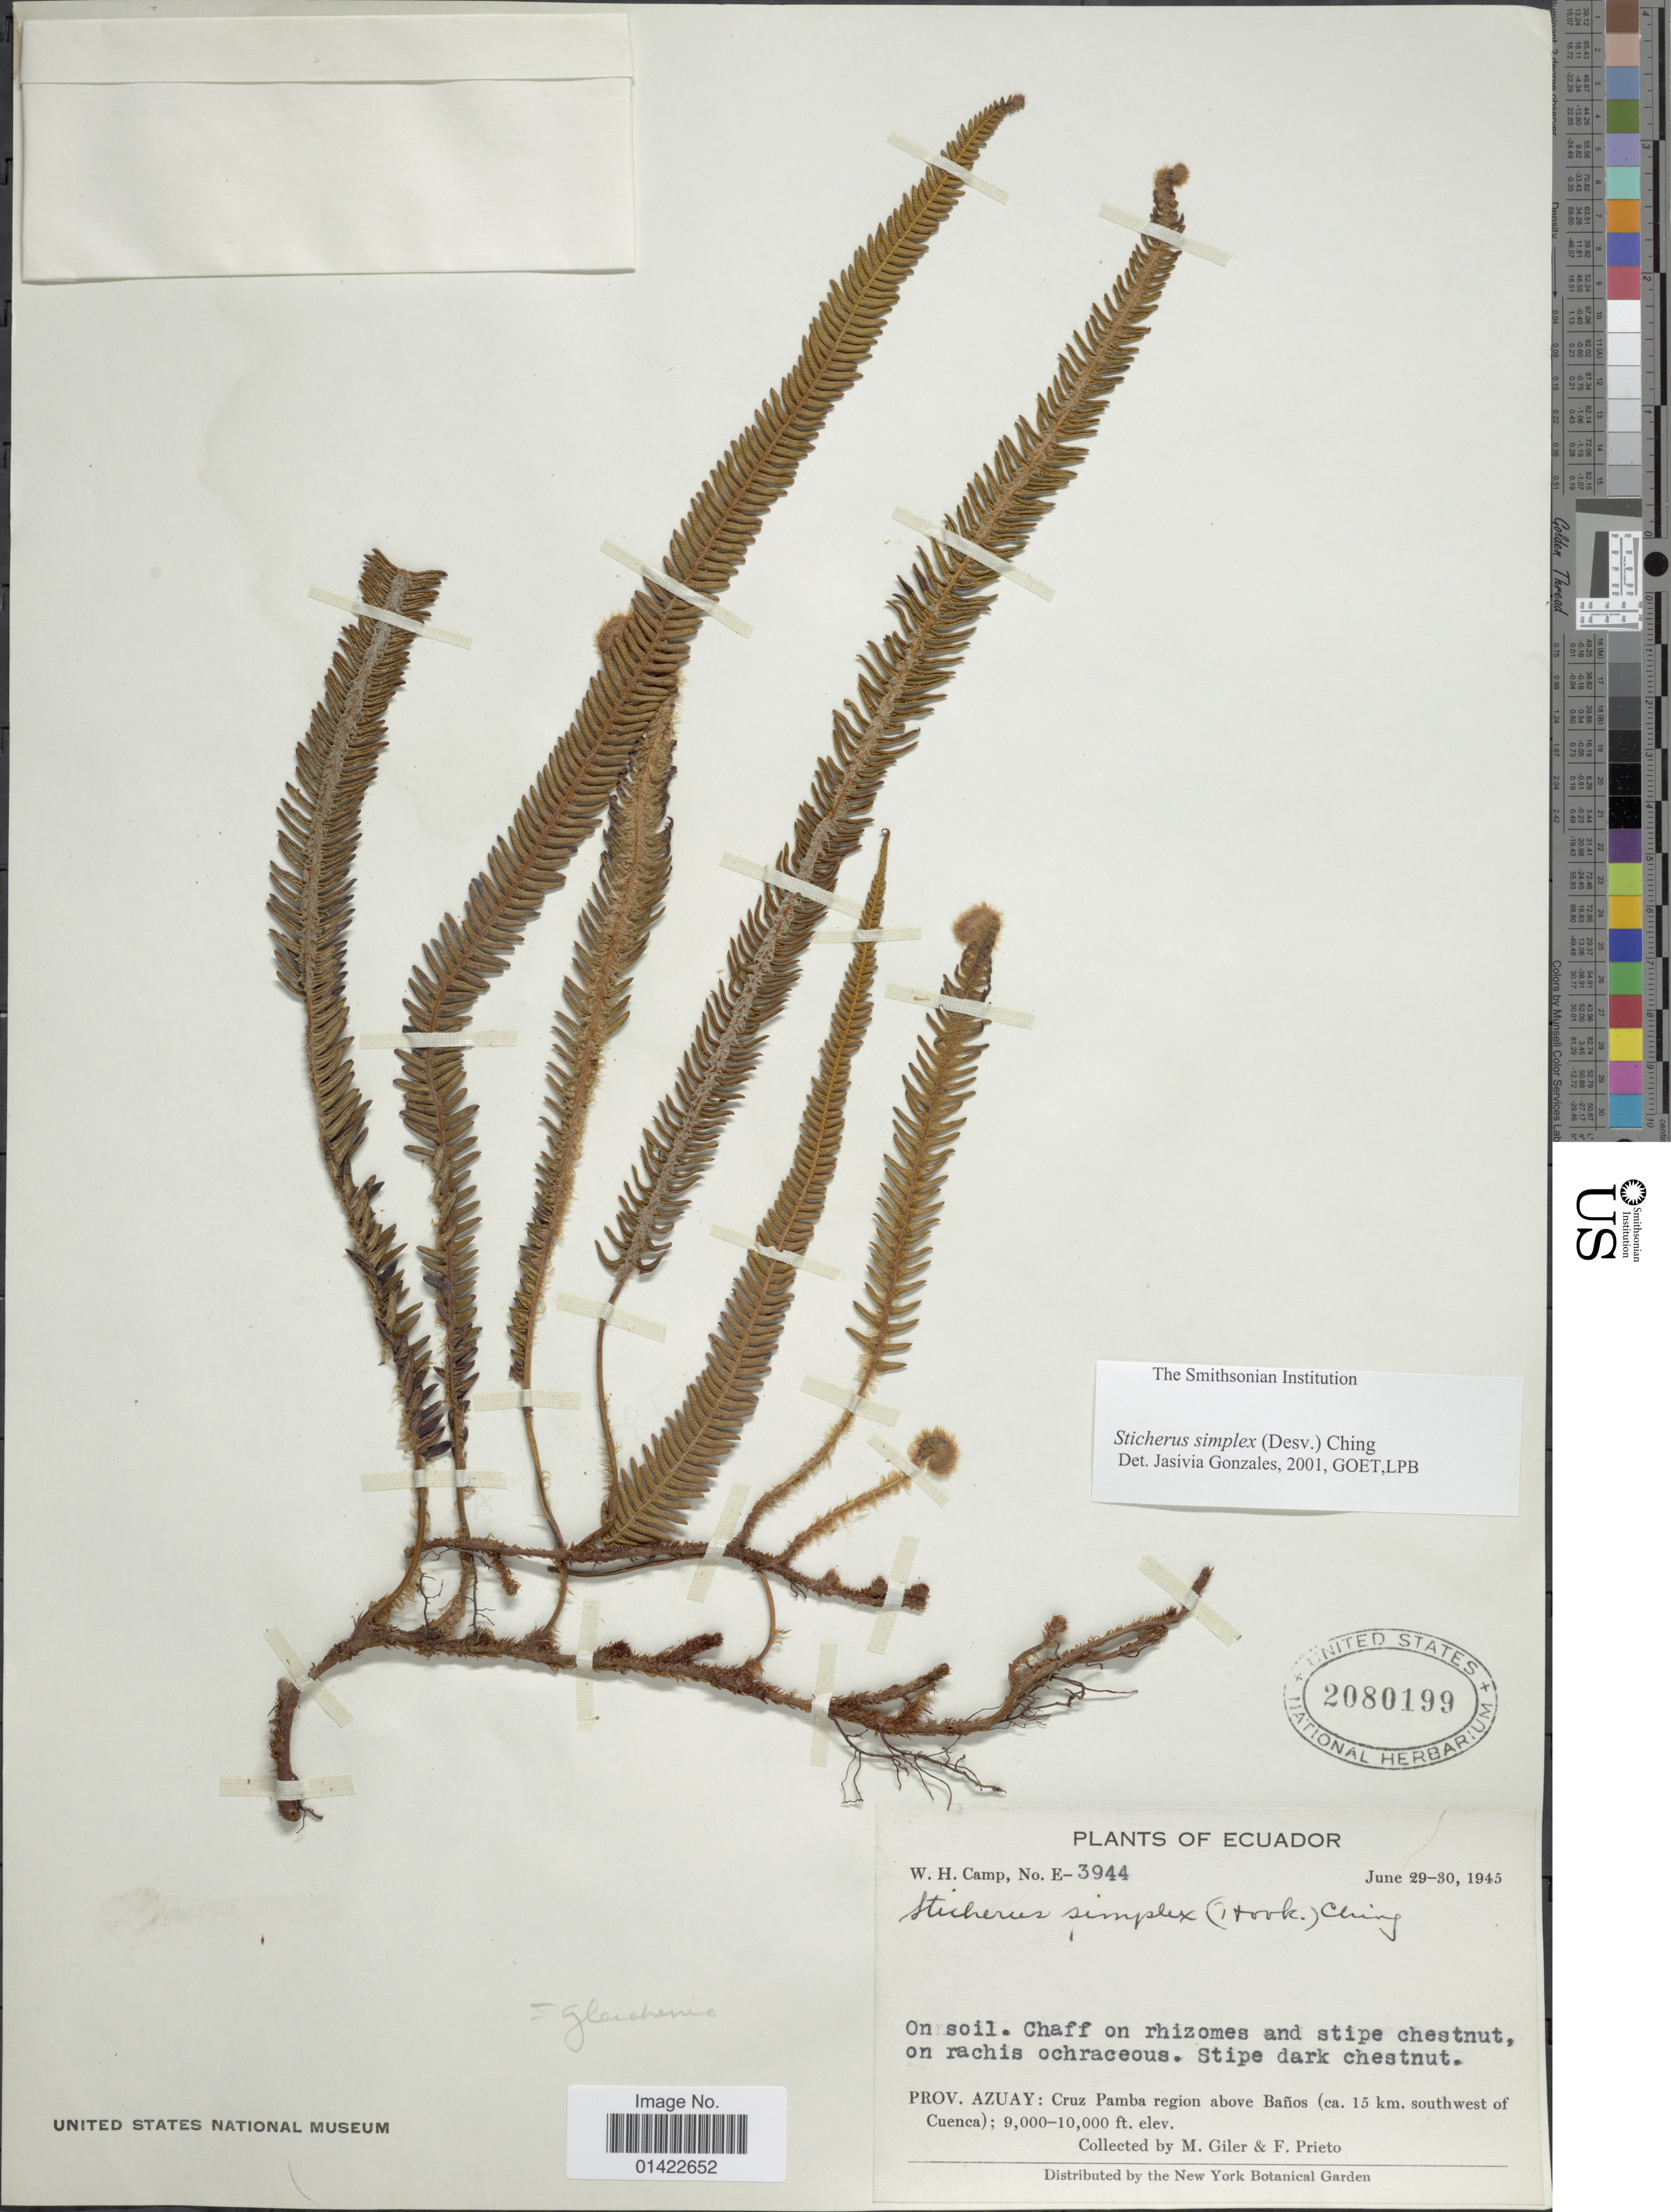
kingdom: Plantae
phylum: Tracheophyta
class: Polypodiopsida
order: Gleicheniales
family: Gleicheniaceae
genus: Sticherus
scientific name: Sticherus simplex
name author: (Desv.) Ching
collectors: M. Gíler & F. Prieto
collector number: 3944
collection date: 1945-06-29/1945-06-30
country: Ecuador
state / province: Azuay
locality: Cruz Pamba region above Baños (ca. 15 km. southwest of Cuenca).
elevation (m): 2743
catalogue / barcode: US 2080199